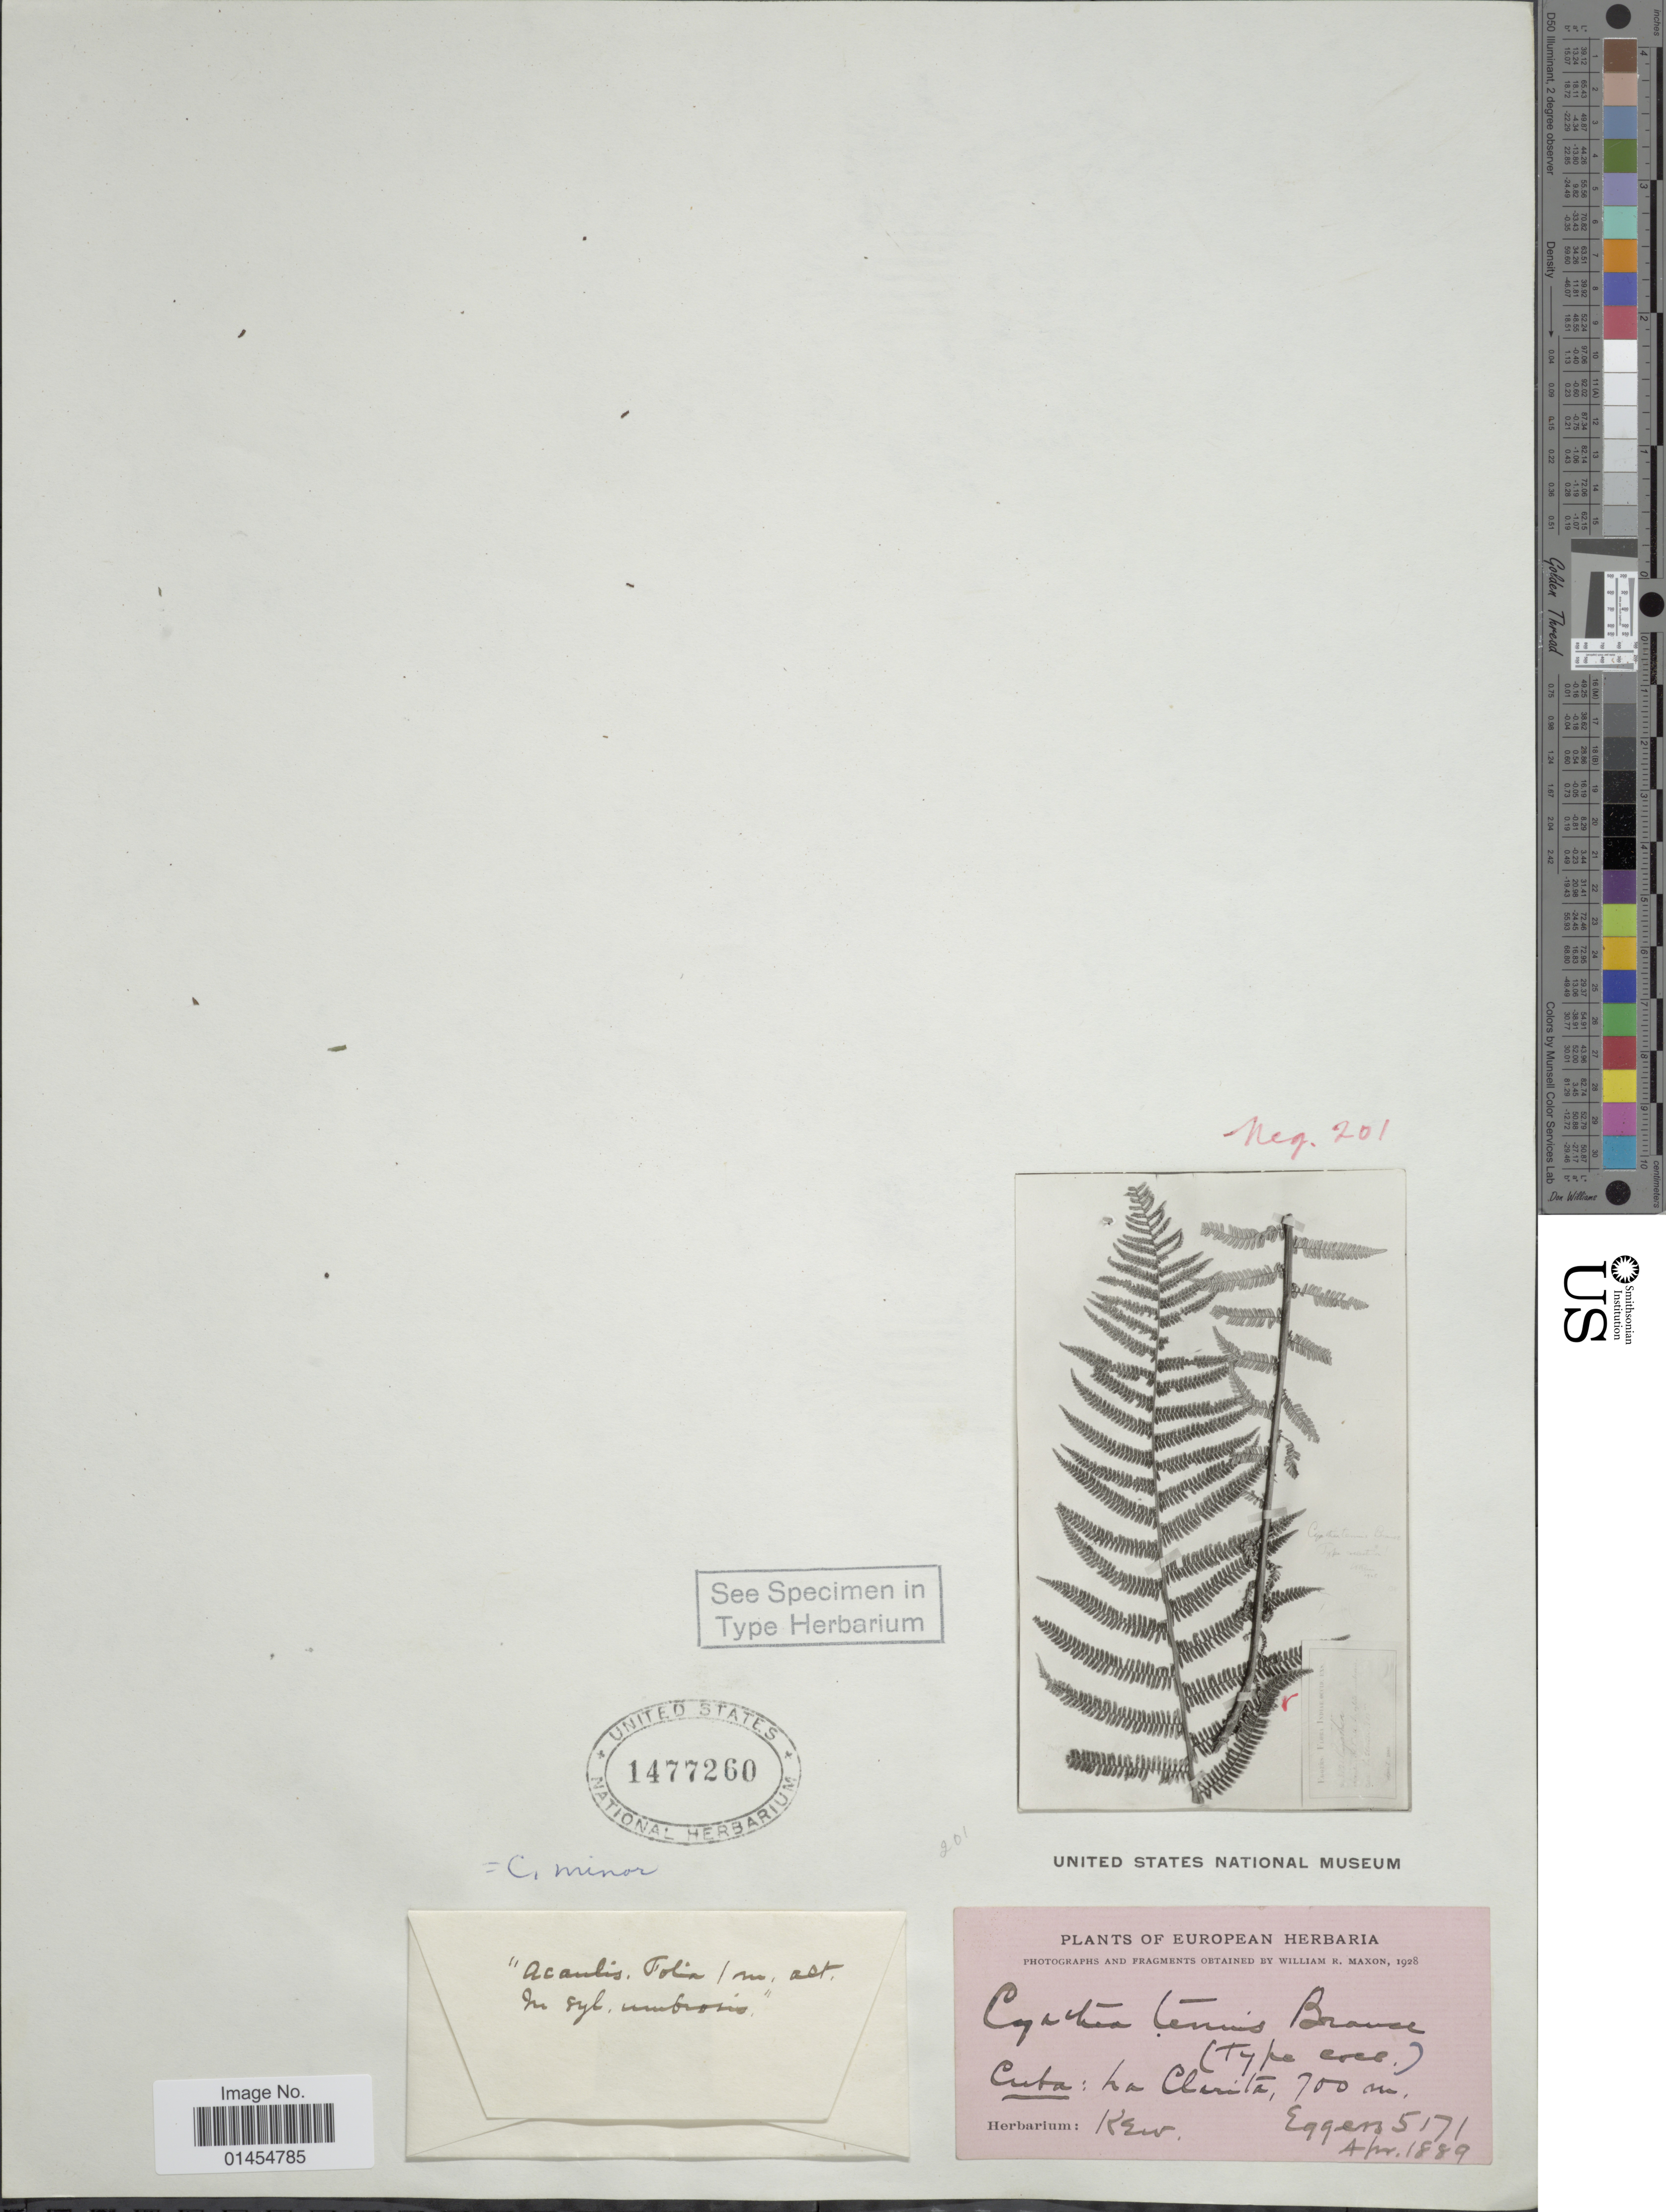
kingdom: Plantae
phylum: Tracheophyta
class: Polypodiopsida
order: Cyatheales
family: Cyatheaceae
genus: Alsophila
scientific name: Alsophila minor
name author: (D.C. Eaton) R.M. Tryon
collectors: -. Eggers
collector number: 5171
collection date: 1889-04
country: Cuba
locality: La Clarita.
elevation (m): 700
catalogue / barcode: US 1477260